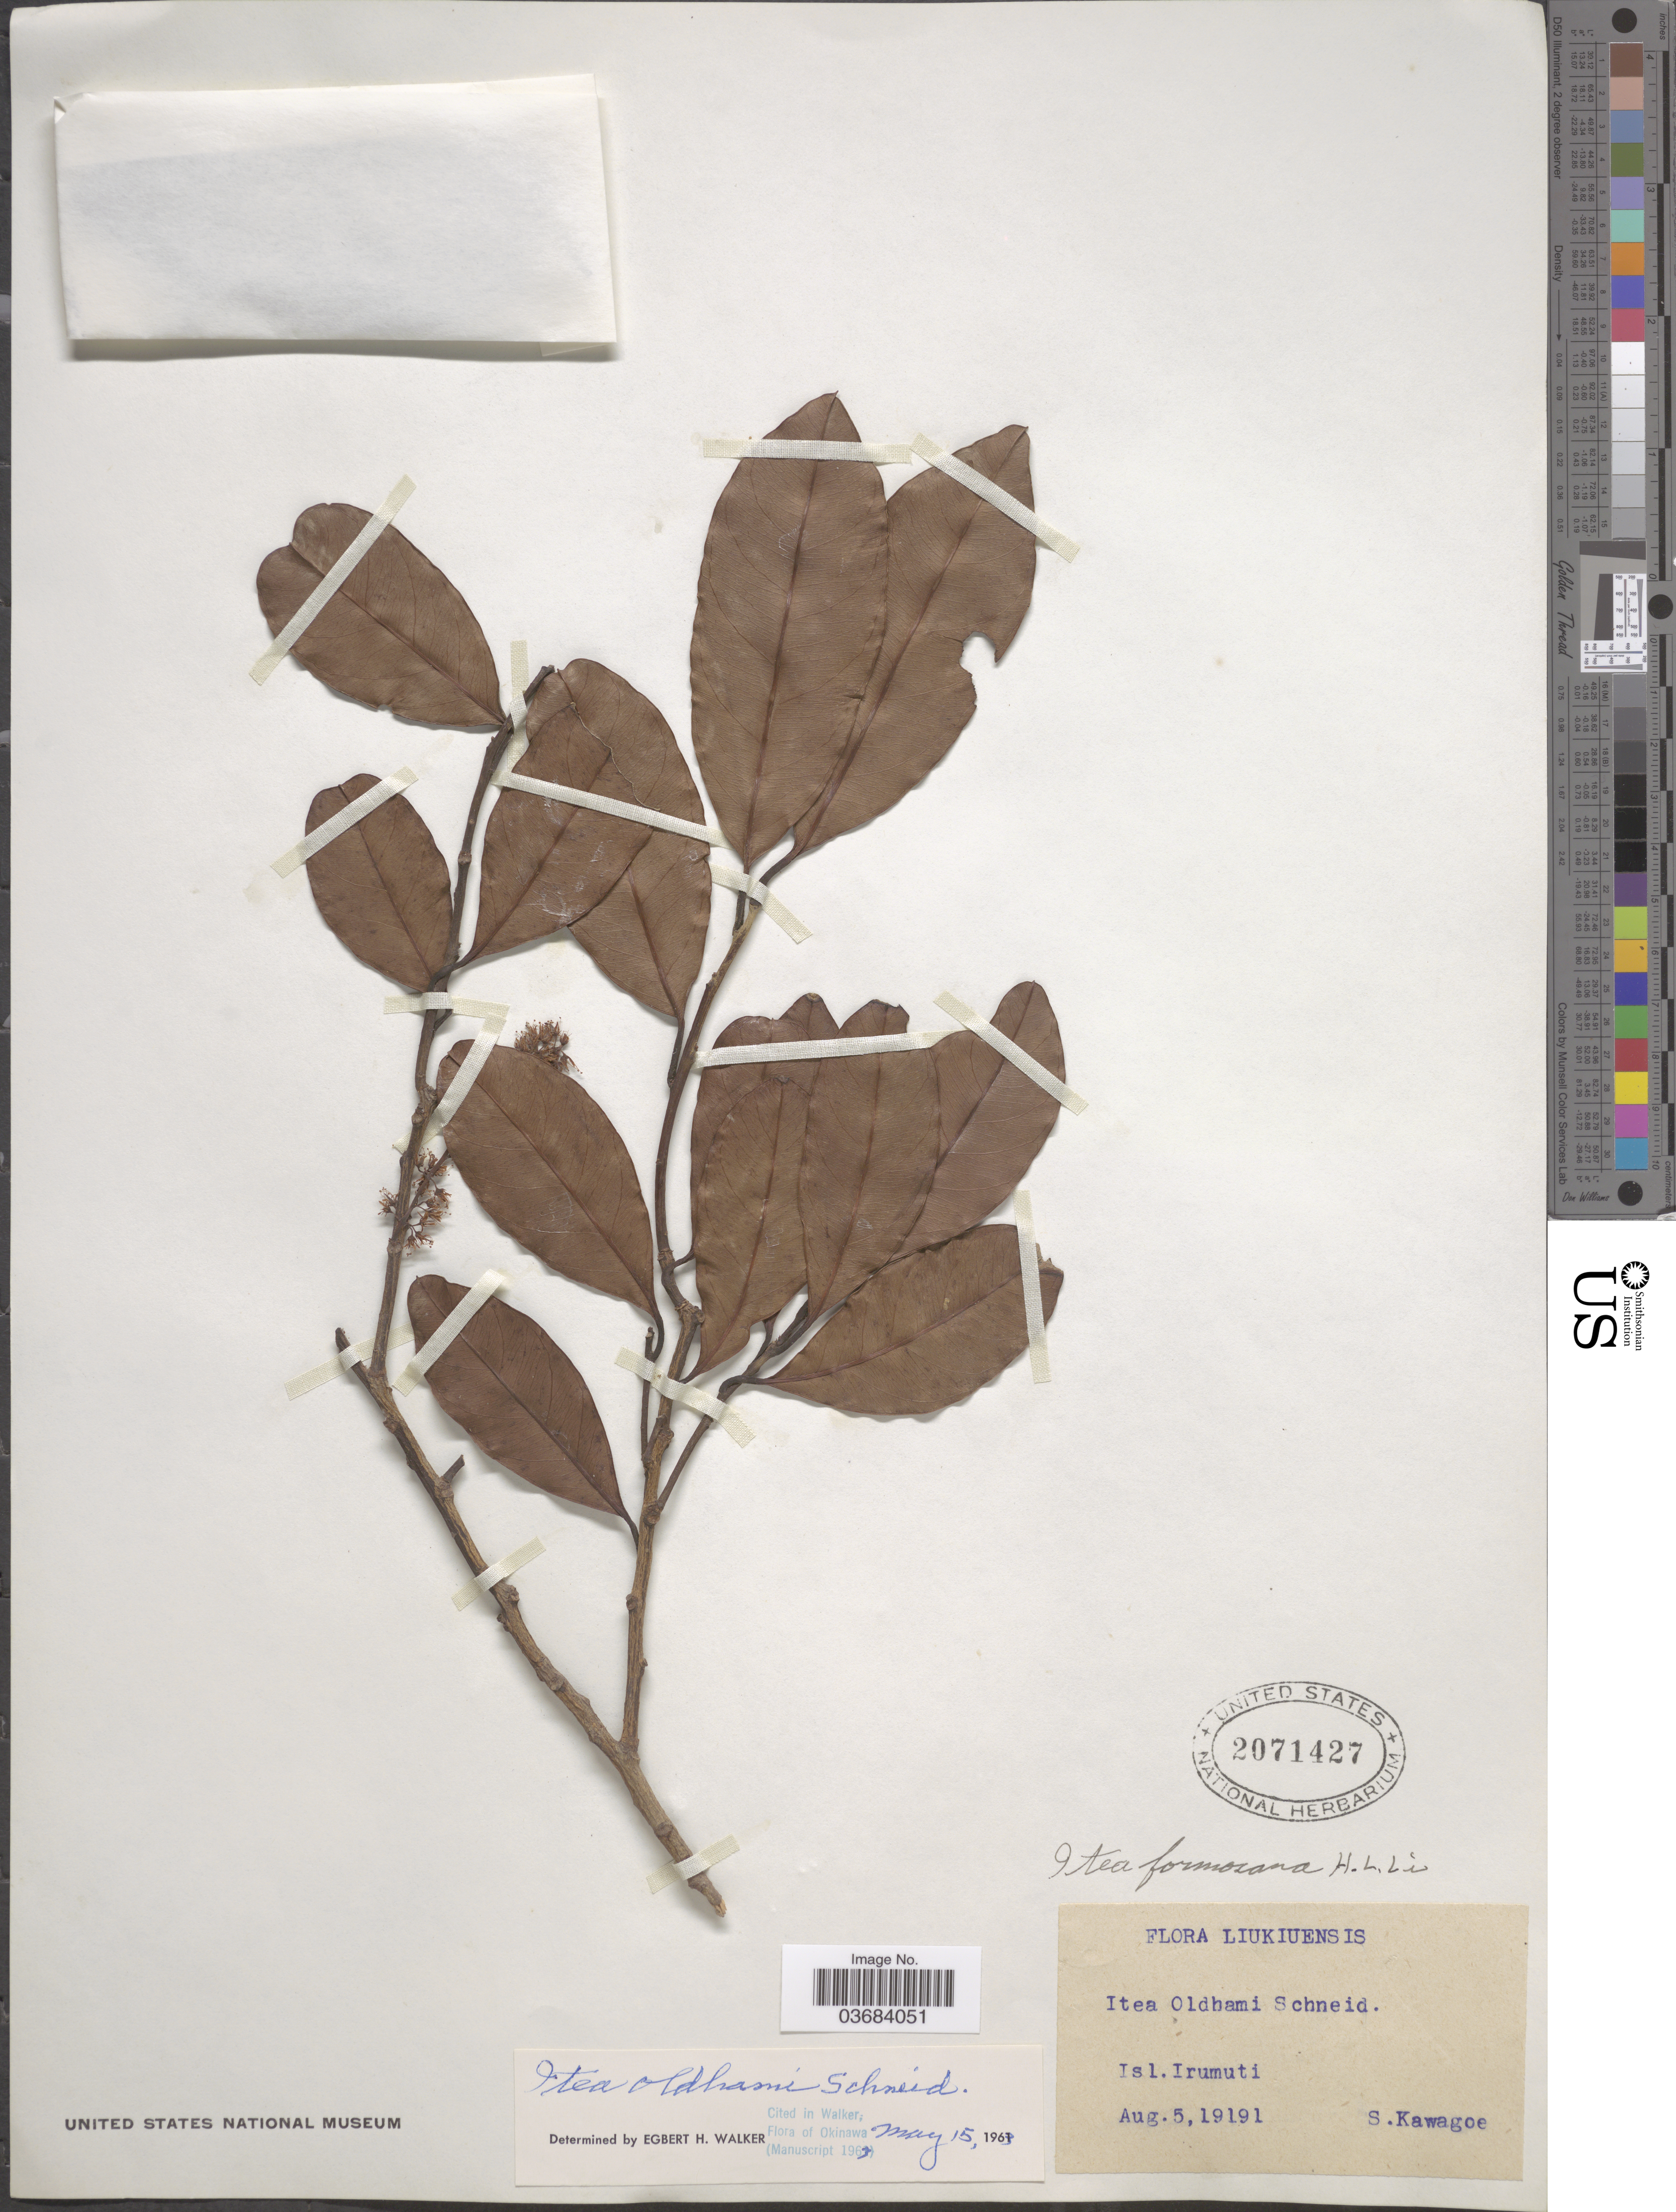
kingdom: Plantae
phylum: Tracheophyta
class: Magnoliopsida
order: Saxifragales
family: Iteaceae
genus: Itea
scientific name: Itea oldhamii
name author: C.K. Schneid.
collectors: S. Kawagoe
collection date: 1919-08-05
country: Japan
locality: Liukiuensis. Isl. Irumuti.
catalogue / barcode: US 2071427